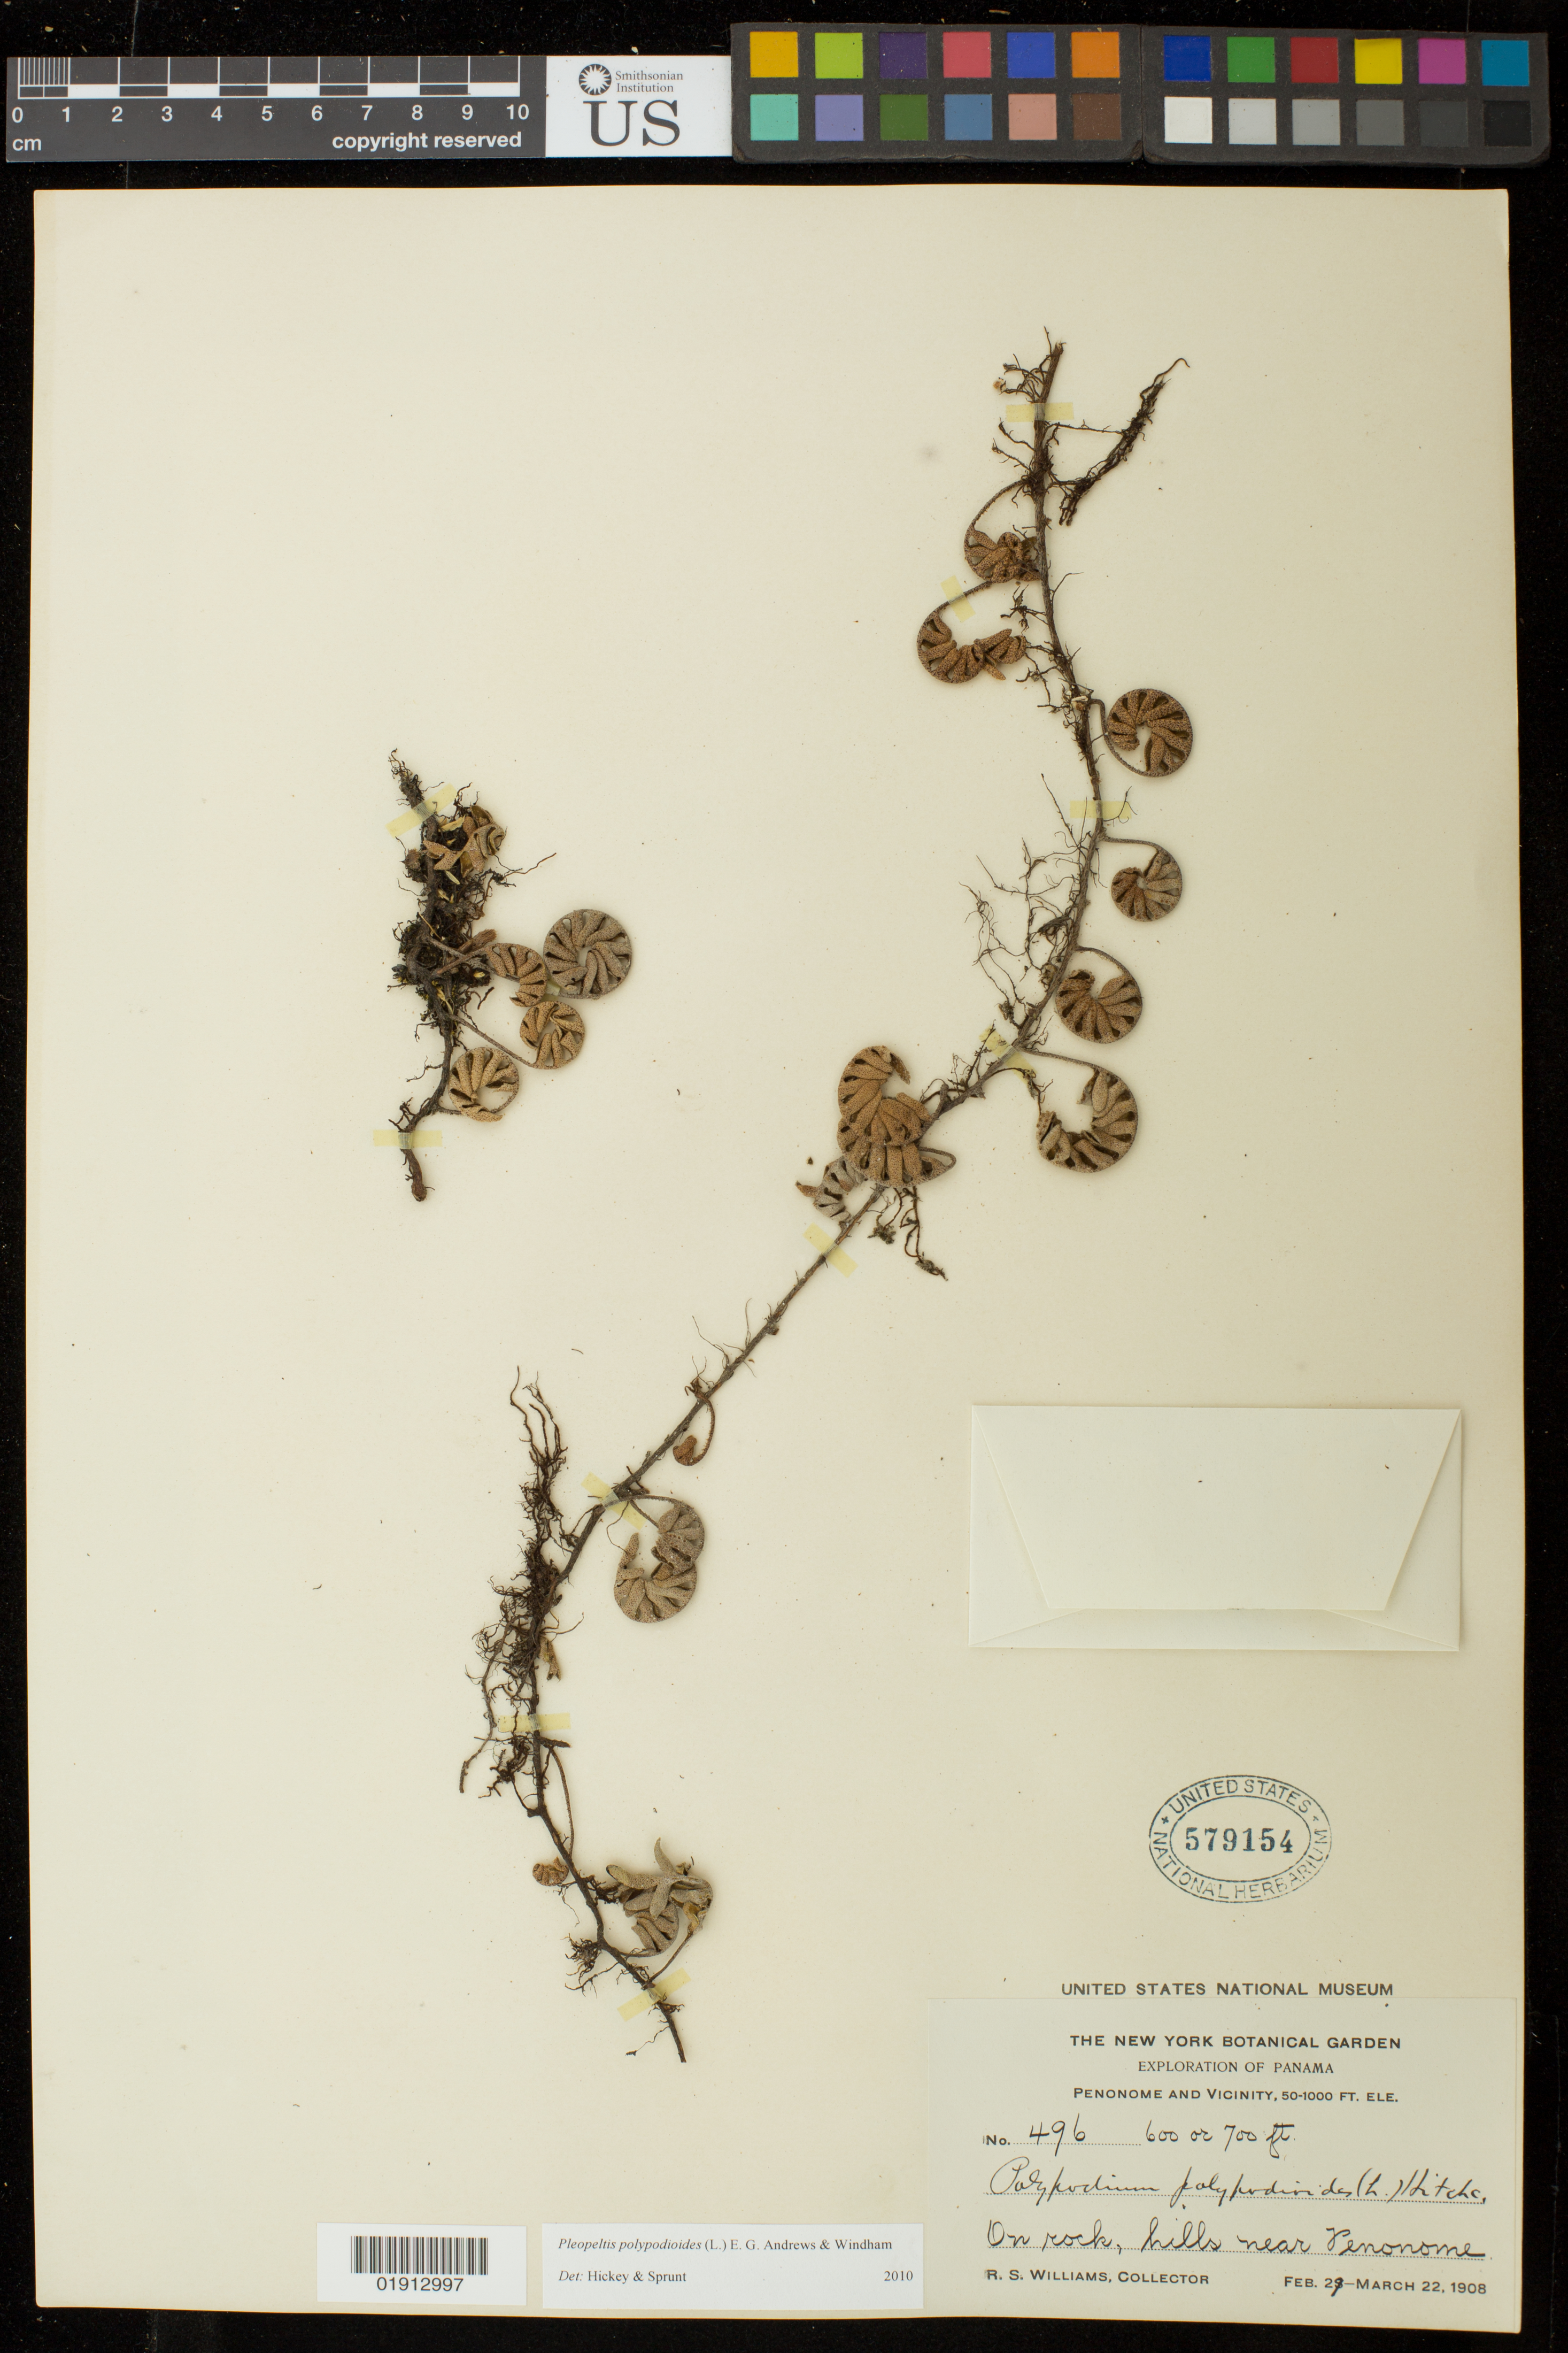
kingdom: Plantae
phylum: Tracheophyta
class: Polypodiopsida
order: Polypodiales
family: Polypodiaceae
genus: Pleopeltis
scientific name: Pleopeltis polypodioides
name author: (L.) E.G. Andrews & Windham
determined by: Hickey, R. J.; Sprunt, S. V.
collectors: R. S. Williams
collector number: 496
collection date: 1908-02-29/1908-03-22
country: Panama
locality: Penonome and Vicinity. Hills near Penonome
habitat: On rocks.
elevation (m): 183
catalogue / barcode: US 579154